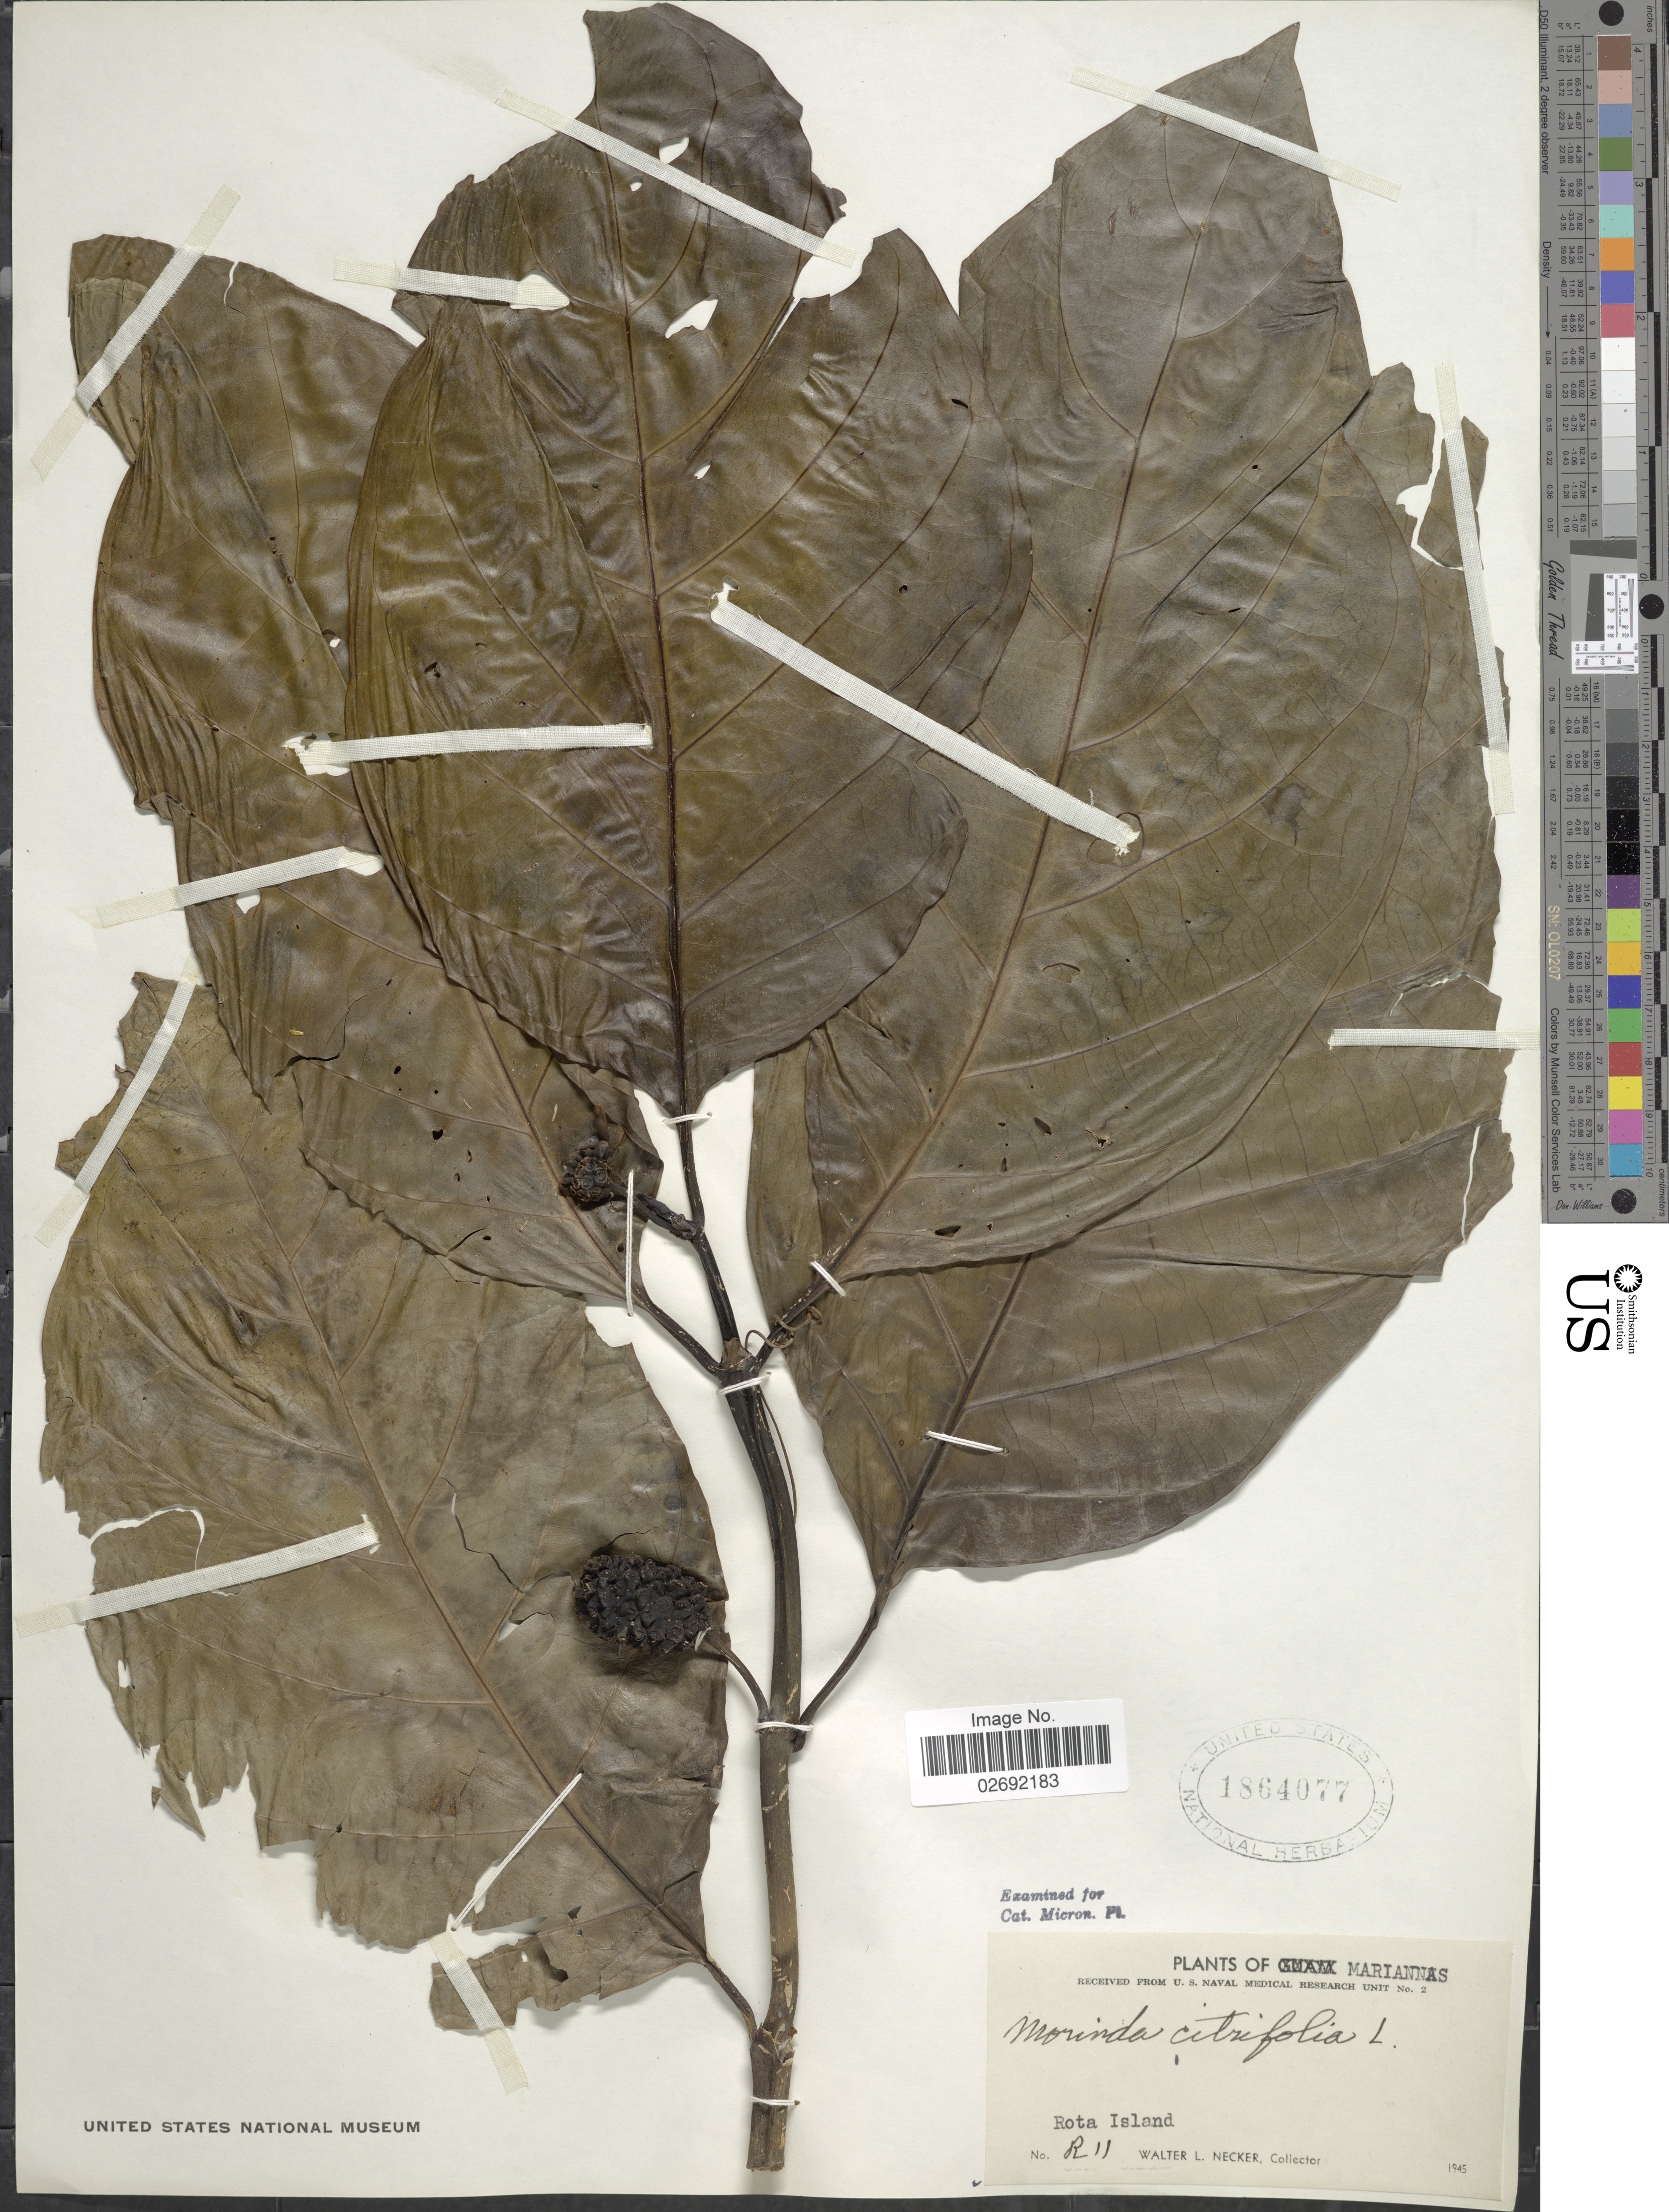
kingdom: Plantae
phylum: Tracheophyta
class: Magnoliopsida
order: Gentianales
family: Rubiaceae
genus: Morinda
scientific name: Morinda citrifolia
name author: L.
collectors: W. L. Necker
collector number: R 11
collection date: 1945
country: Northern Mariana Islands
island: Rota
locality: Rota Island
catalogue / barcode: US 1864077